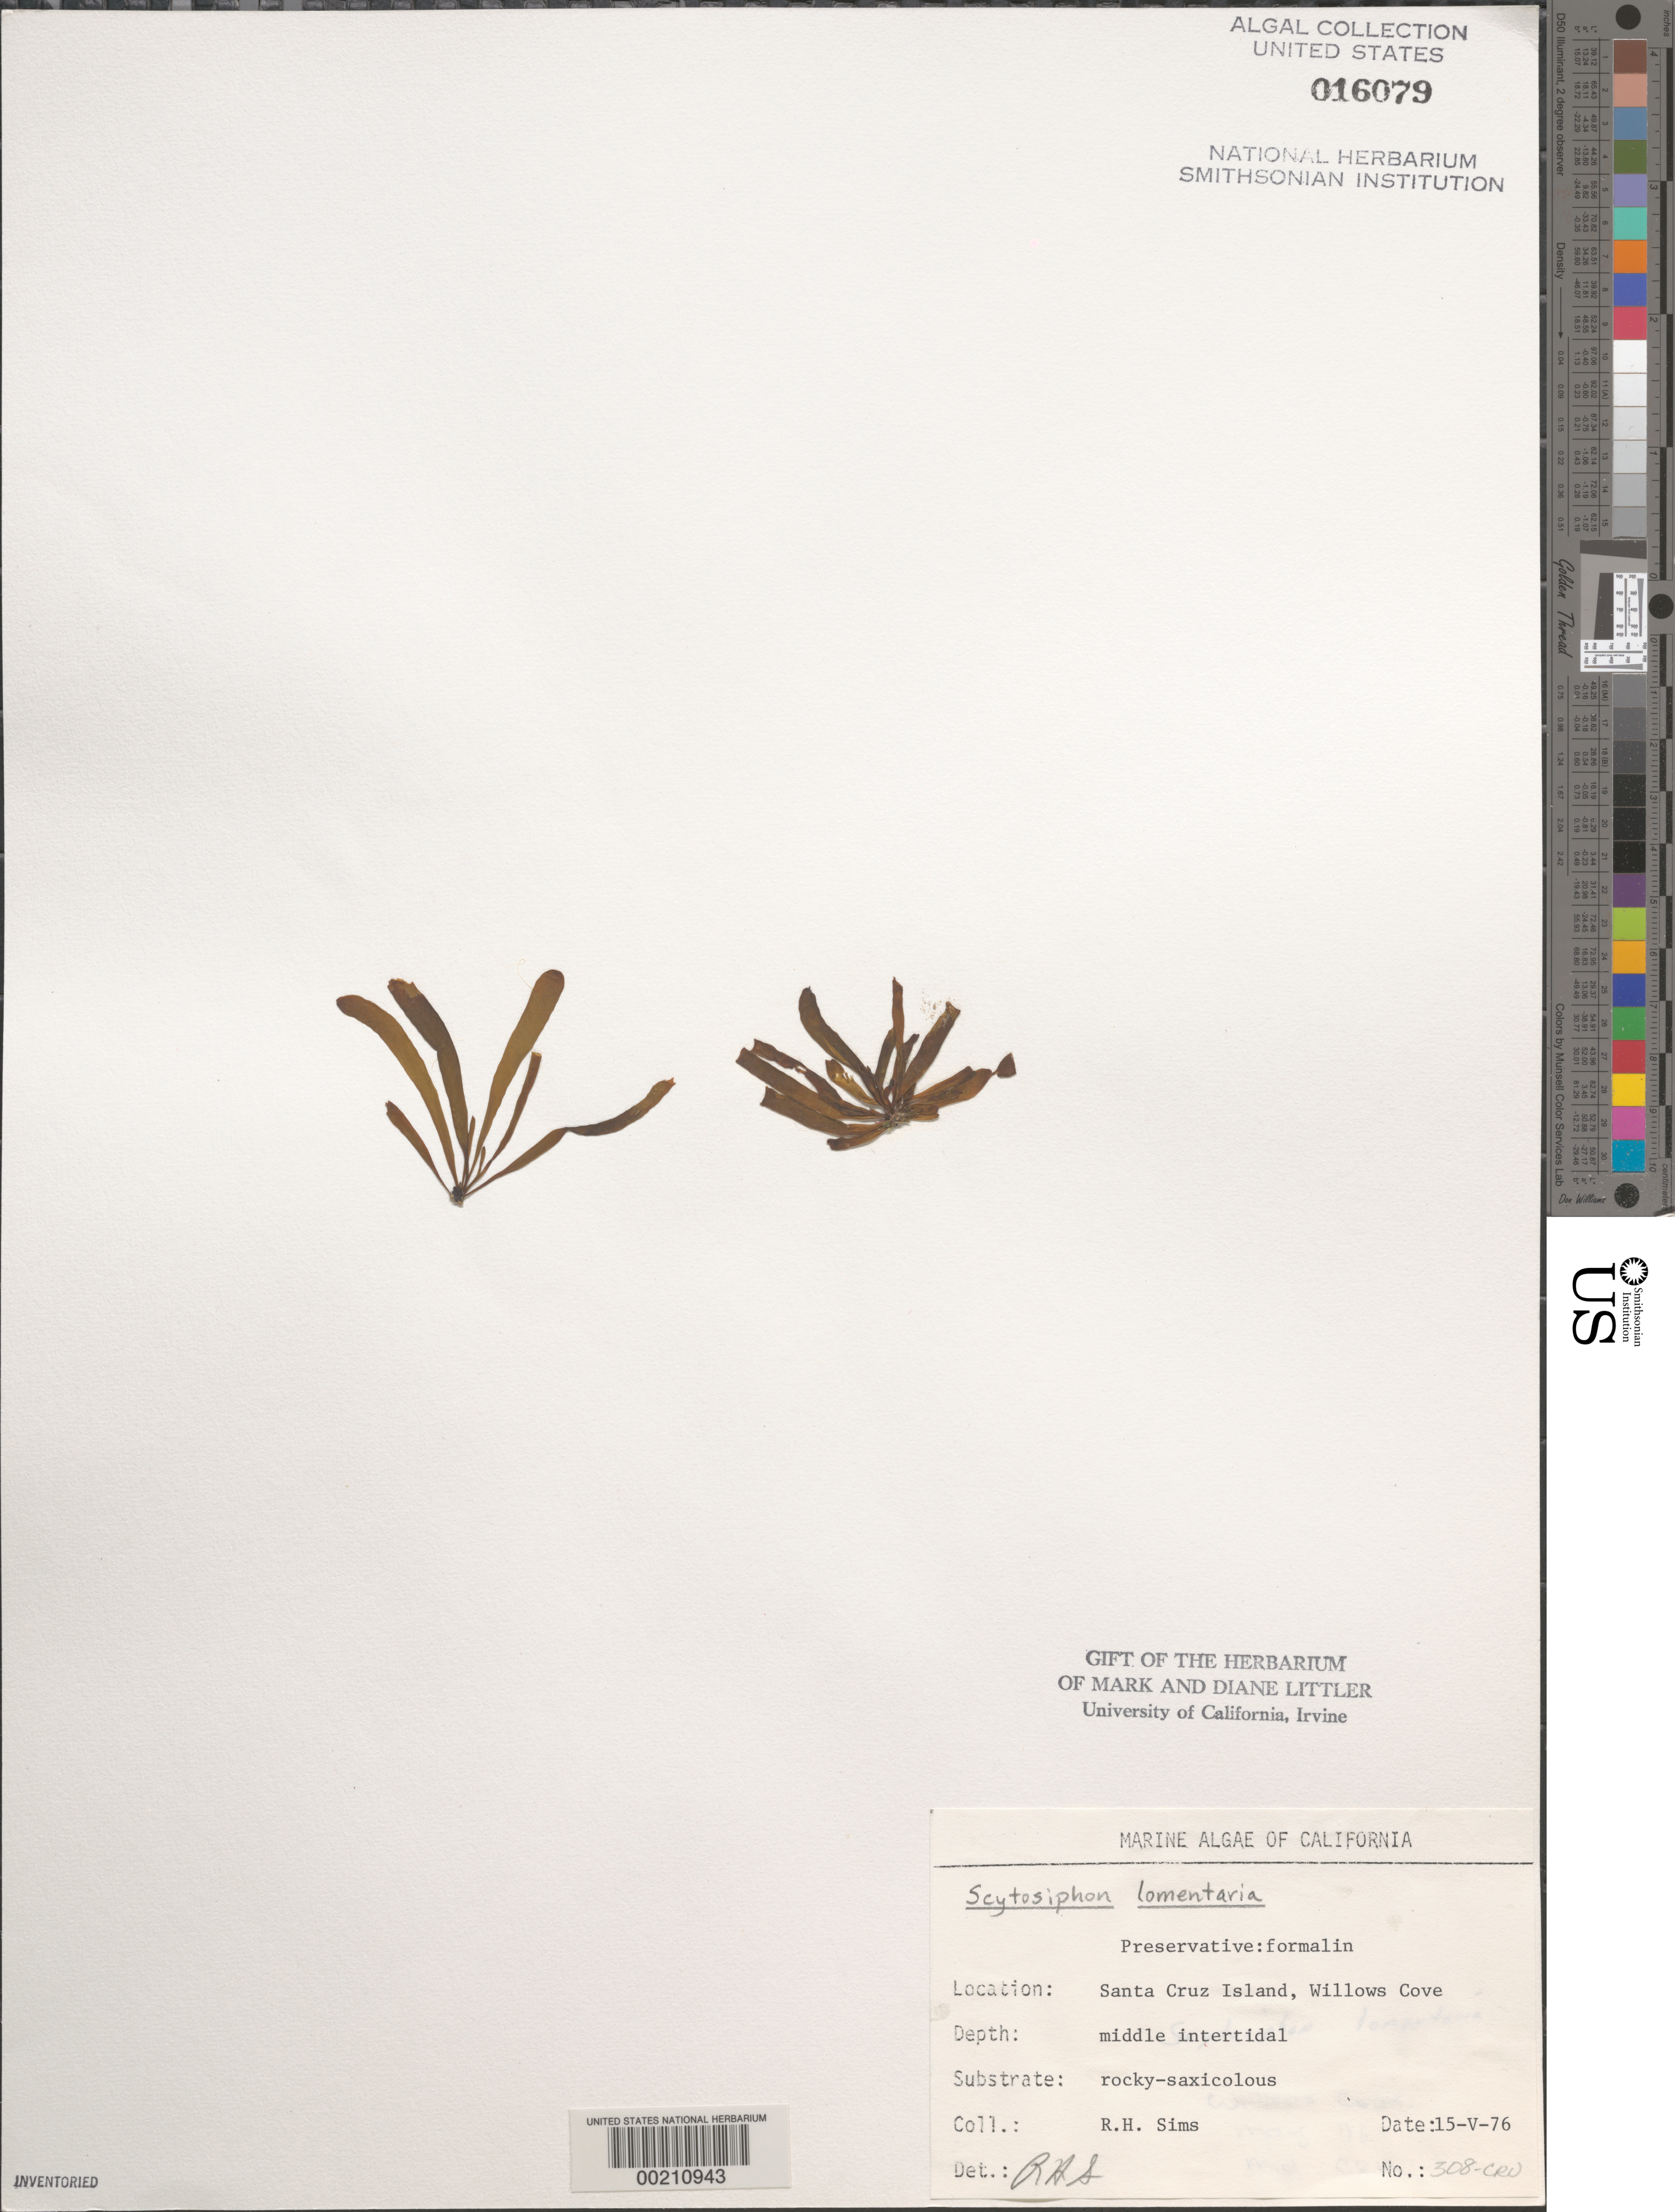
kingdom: Chromista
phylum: Ochrophyta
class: Phaeophyceae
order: Scytosiphonales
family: Scytosiphonaceae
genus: Scytosiphon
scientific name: Scytosiphon lomentaria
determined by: Sims, Robert H.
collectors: R. H. Sims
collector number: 308-cru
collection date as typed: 15 May 1976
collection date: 1976-05-15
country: United States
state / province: California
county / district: Santa Barbara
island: Santa Cruz Island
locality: Willows Cove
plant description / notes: BLM-SOCALBIGHT Rocky Intertidal Survey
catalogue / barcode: US 16079